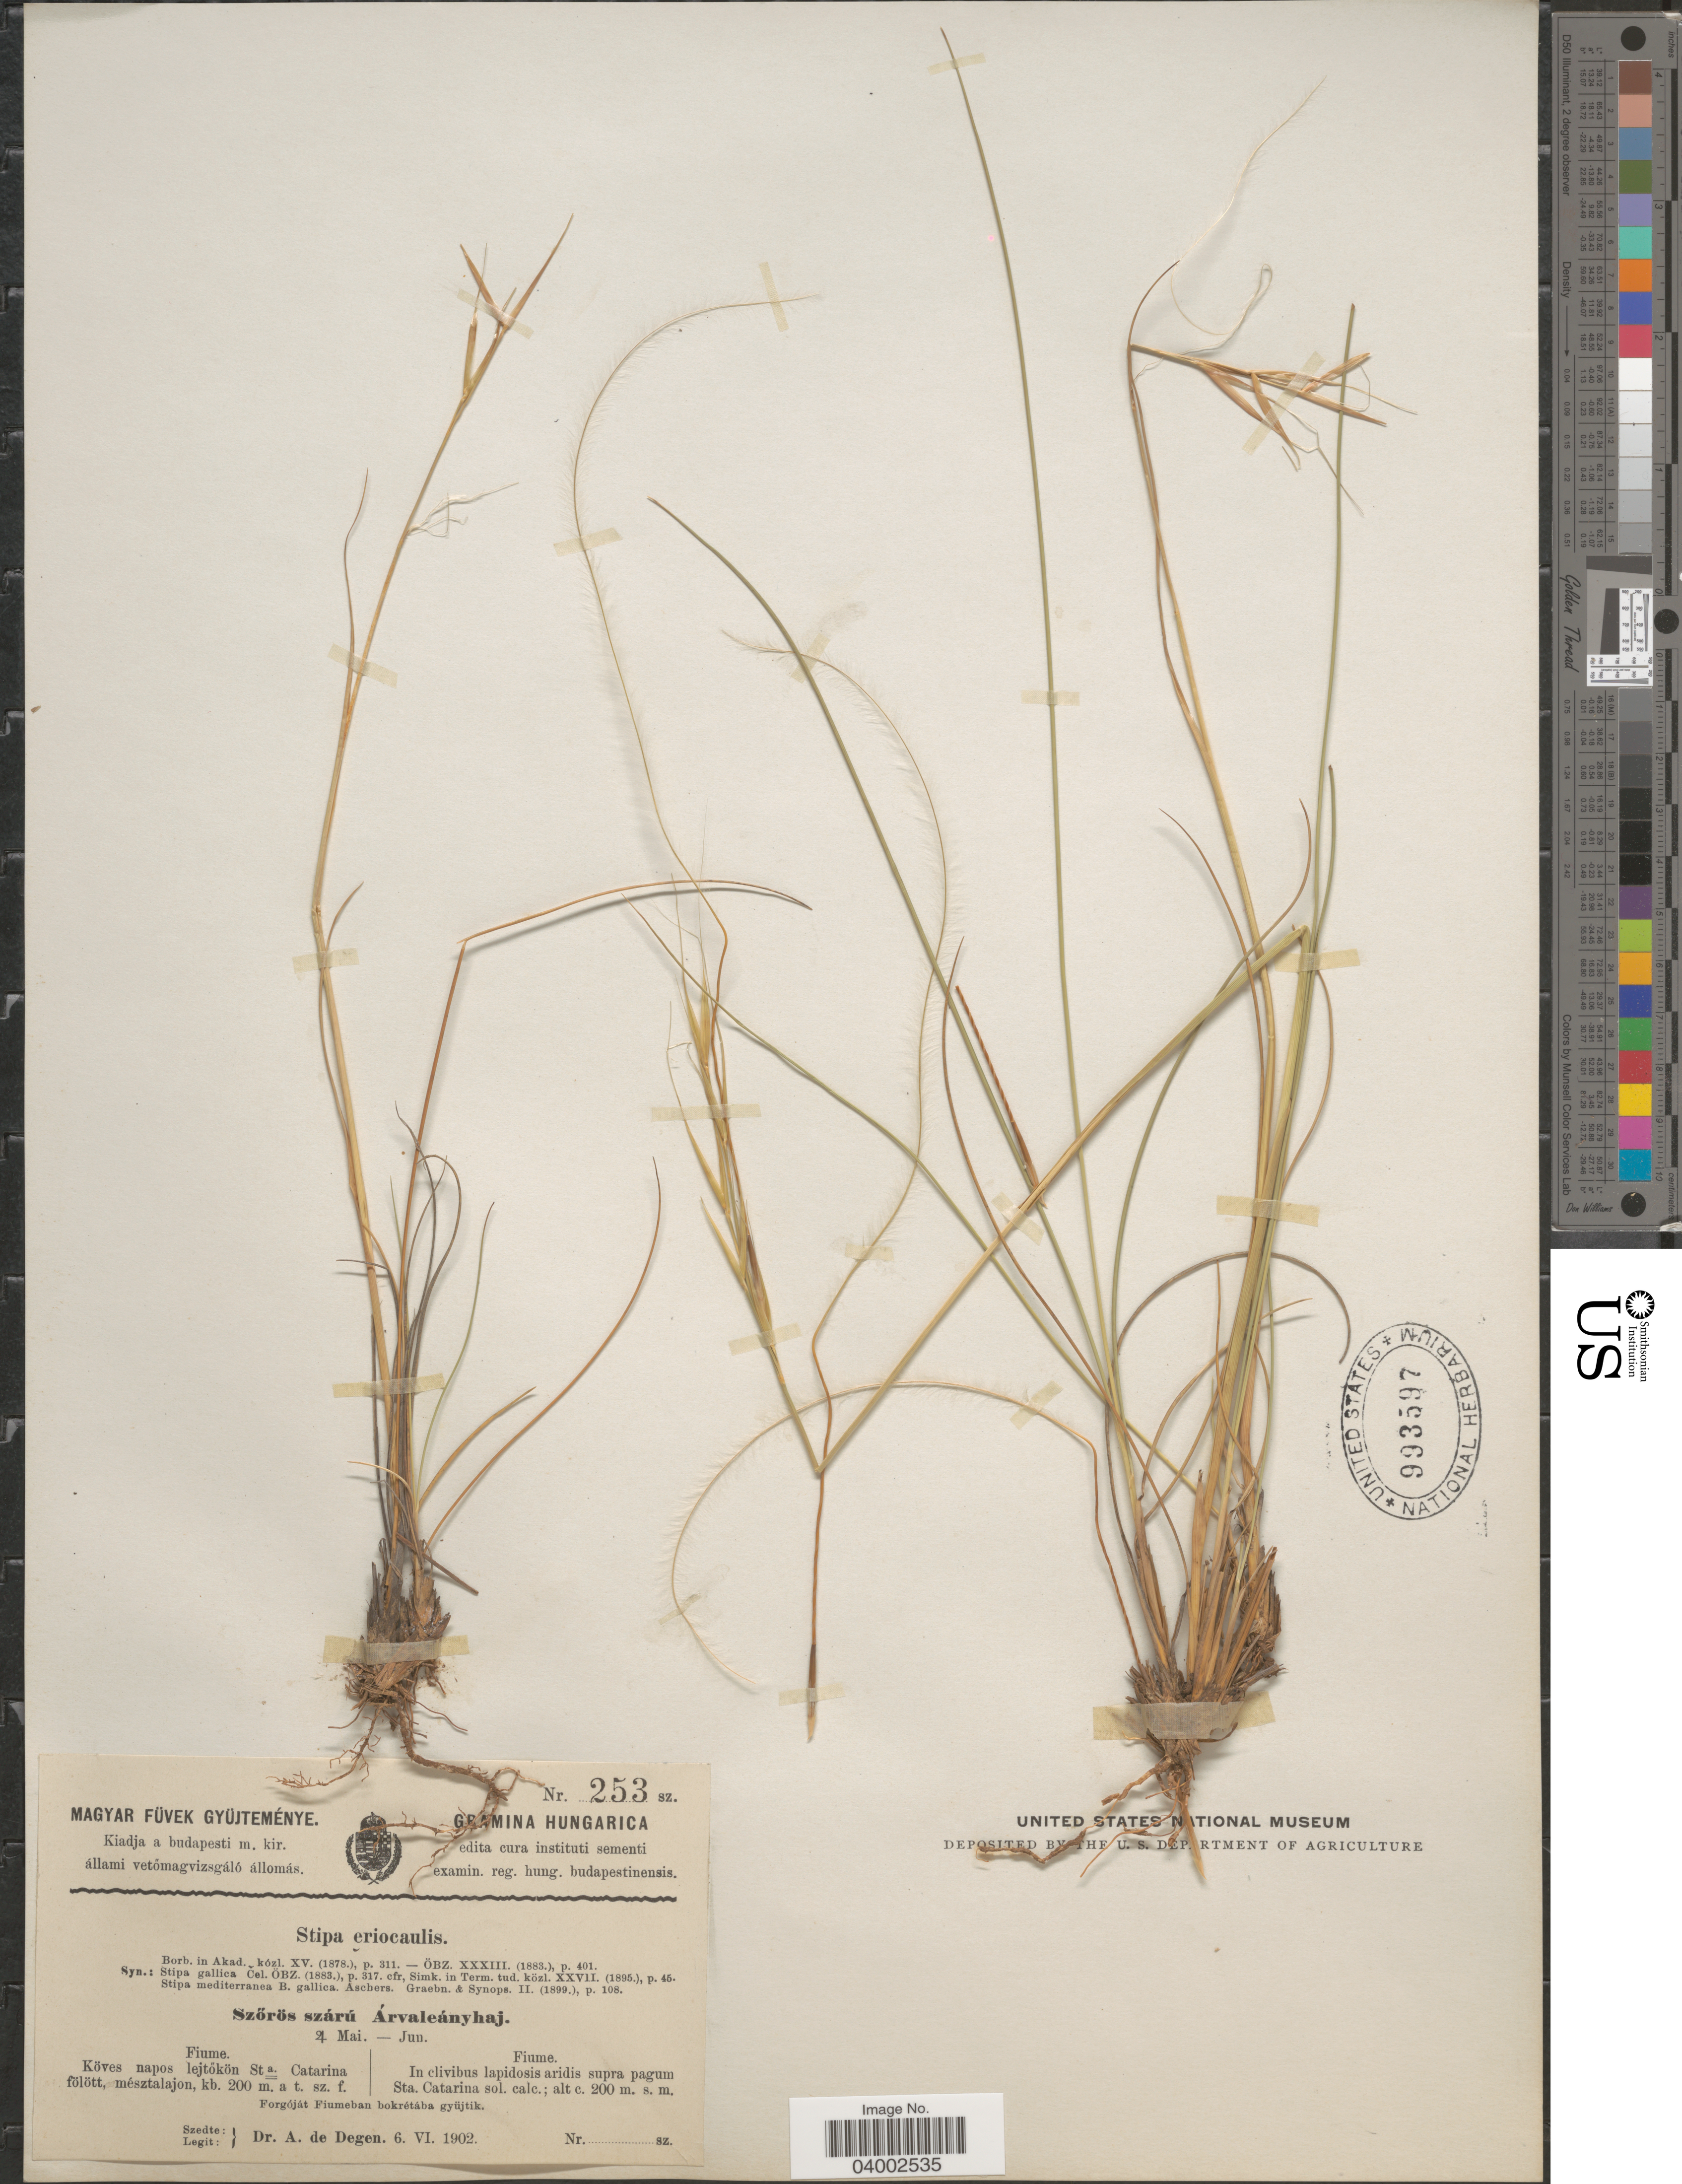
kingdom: Plantae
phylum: Tracheophyta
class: Liliopsida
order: Poales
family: Poaceae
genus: Stipa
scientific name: Stipa eriocaulis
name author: Borbás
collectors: A. Degen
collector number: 253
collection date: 1902-06-06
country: Hungary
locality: Fiume. In clivibus lapidosis aridis supra pagum Sta. Catarina sol. calc.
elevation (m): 200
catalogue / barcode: US 993597